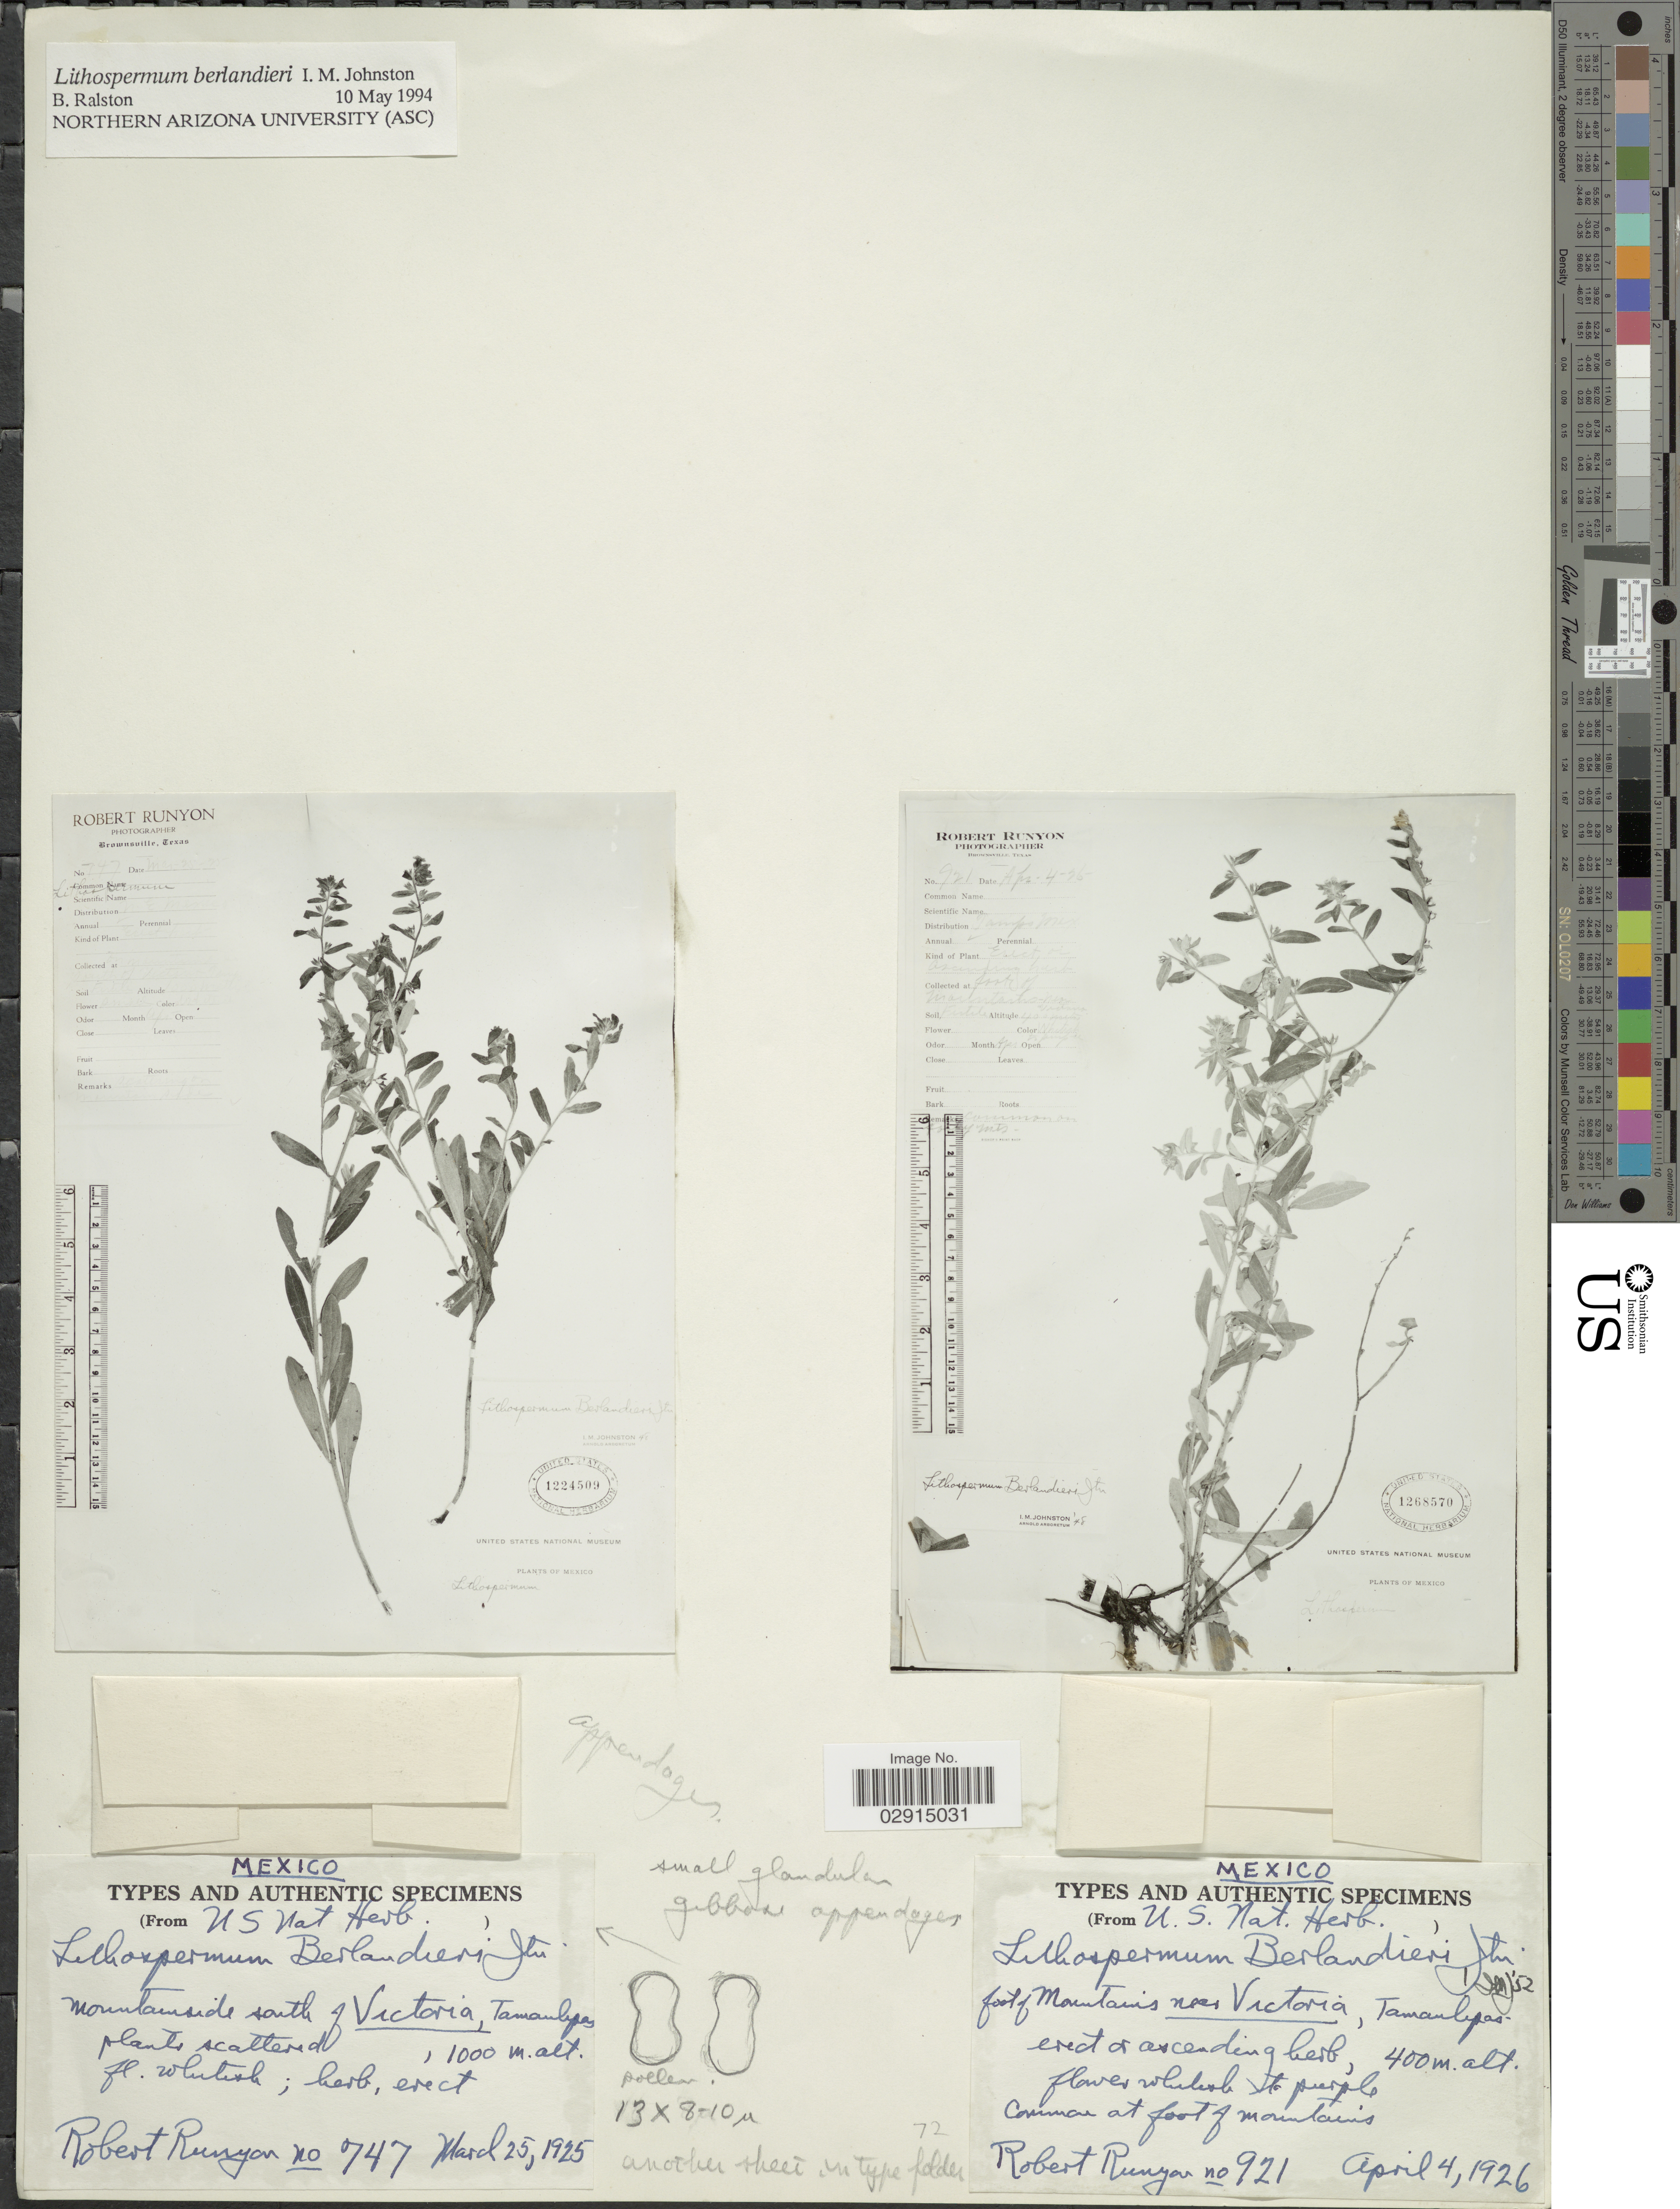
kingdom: Plantae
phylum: Tracheophyta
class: Magnoliopsida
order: Boraginales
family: Boraginaceae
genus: Lithospermum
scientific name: Lithospermum berlandieri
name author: I.M. Johnst.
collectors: R. Runyon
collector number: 747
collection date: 1925-03-25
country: Mexico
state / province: Tamaulipas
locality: Mountainside south of Victoria, Tamaulipas. Mexico.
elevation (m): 1000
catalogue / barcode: US 1224509